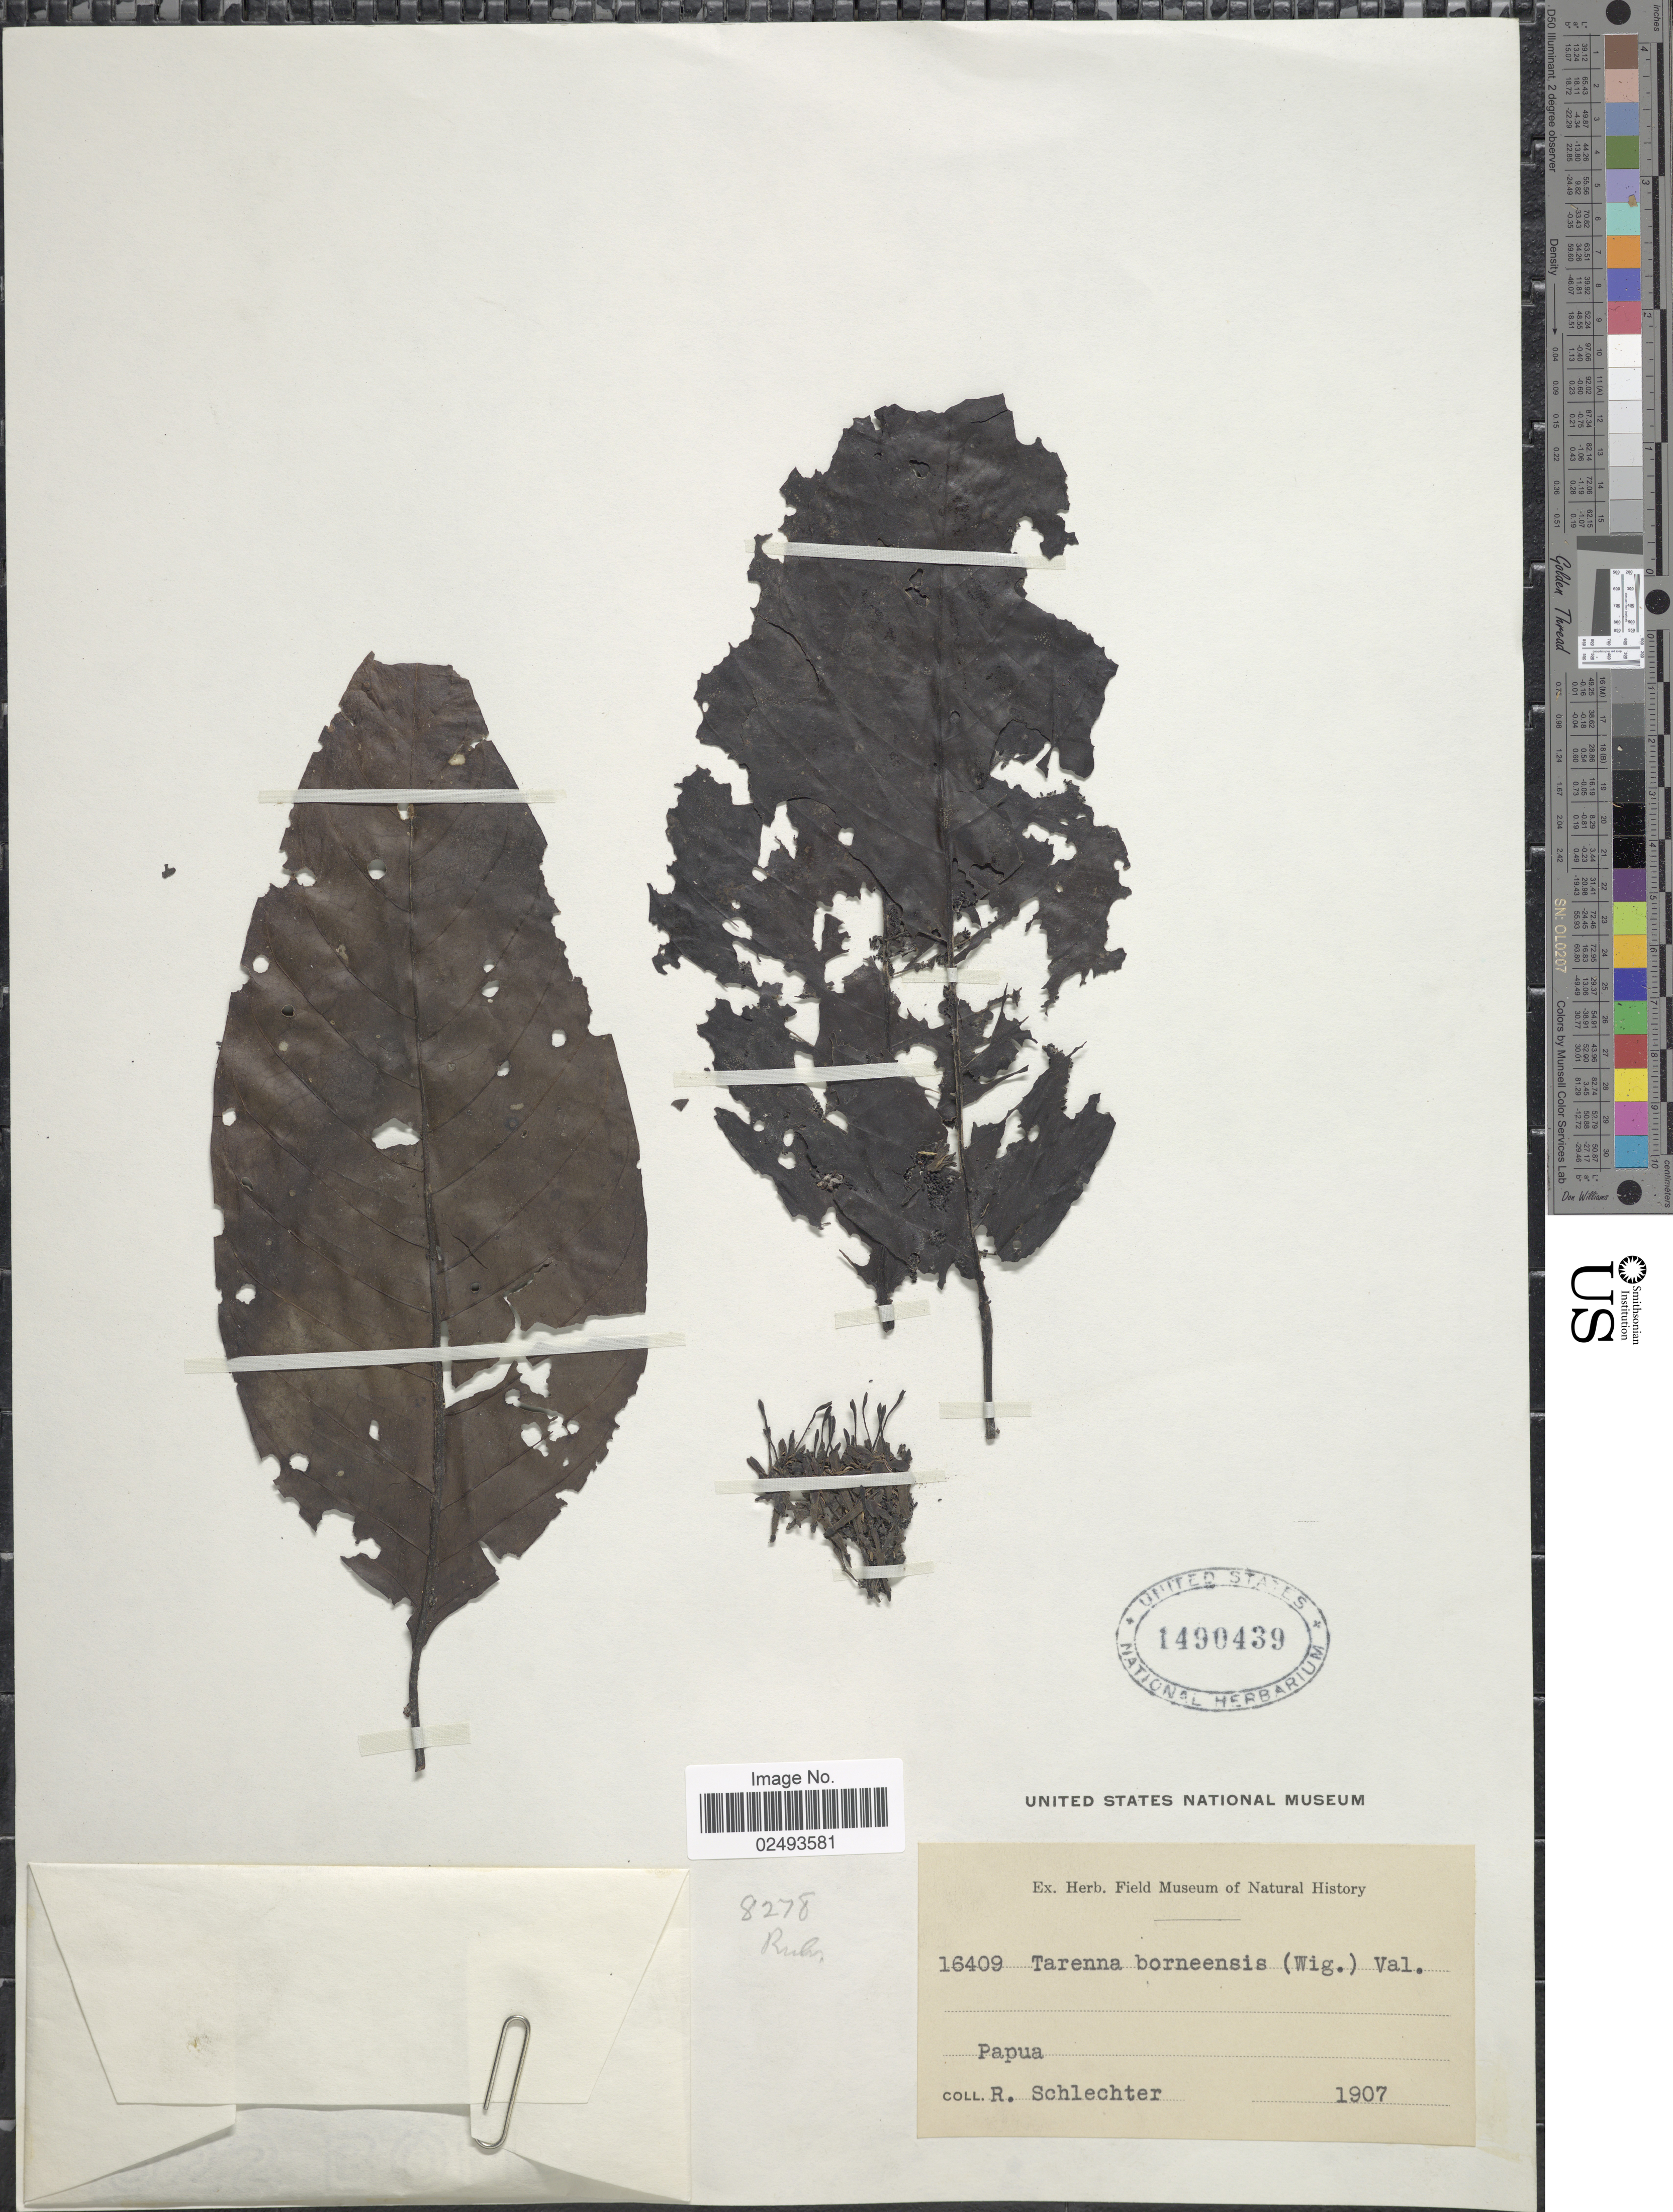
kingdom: Plantae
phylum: Tracheophyta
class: Magnoliopsida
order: Gentianales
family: Rubiaceae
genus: Tarenna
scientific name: Tarenna borneensis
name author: Valeton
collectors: F. R. R. Schlechter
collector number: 16409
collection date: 1907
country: Papua New Guinea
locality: Papua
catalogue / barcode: US 1490439